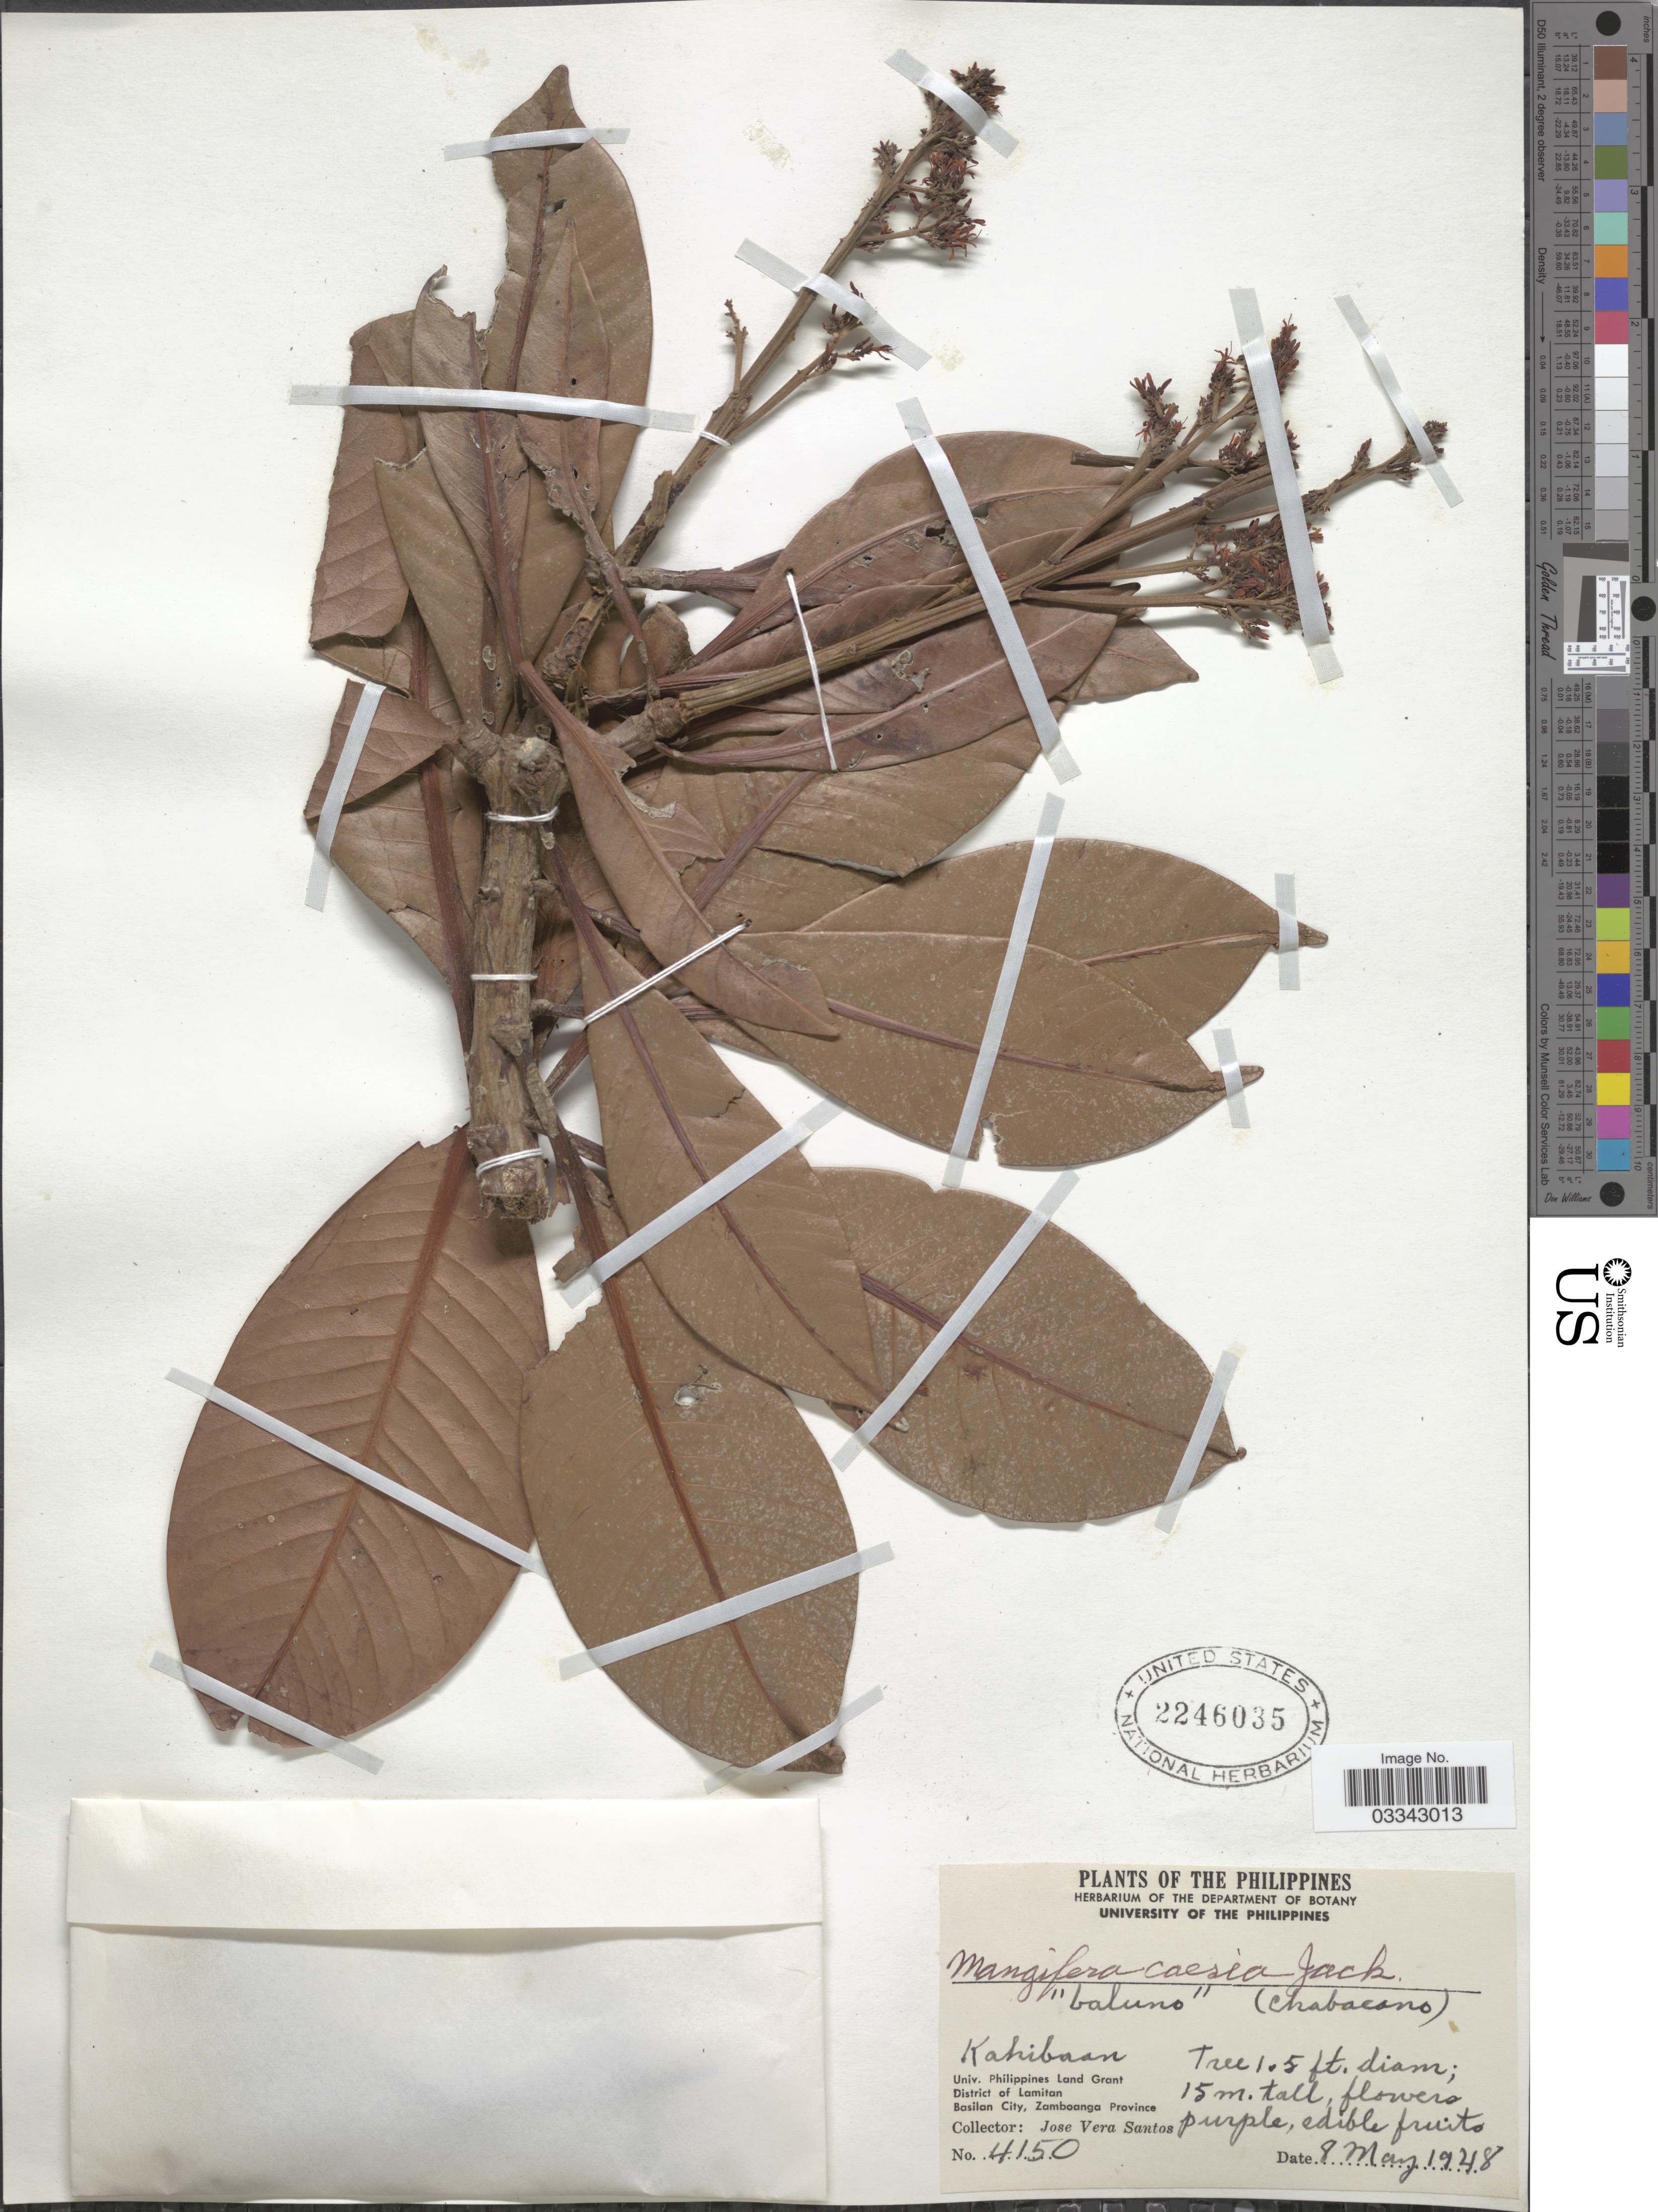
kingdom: Plantae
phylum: Tracheophyta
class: Magnoliopsida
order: Sapindales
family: Anacardiaceae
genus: Mangifera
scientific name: Mangifera caesia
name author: Jack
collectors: J. Santos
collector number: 4150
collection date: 1948-05-08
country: Philippines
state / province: Muslim Mindanao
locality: District of Lamitan. Basilan City, Zamboanga Province.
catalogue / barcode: US 2246035